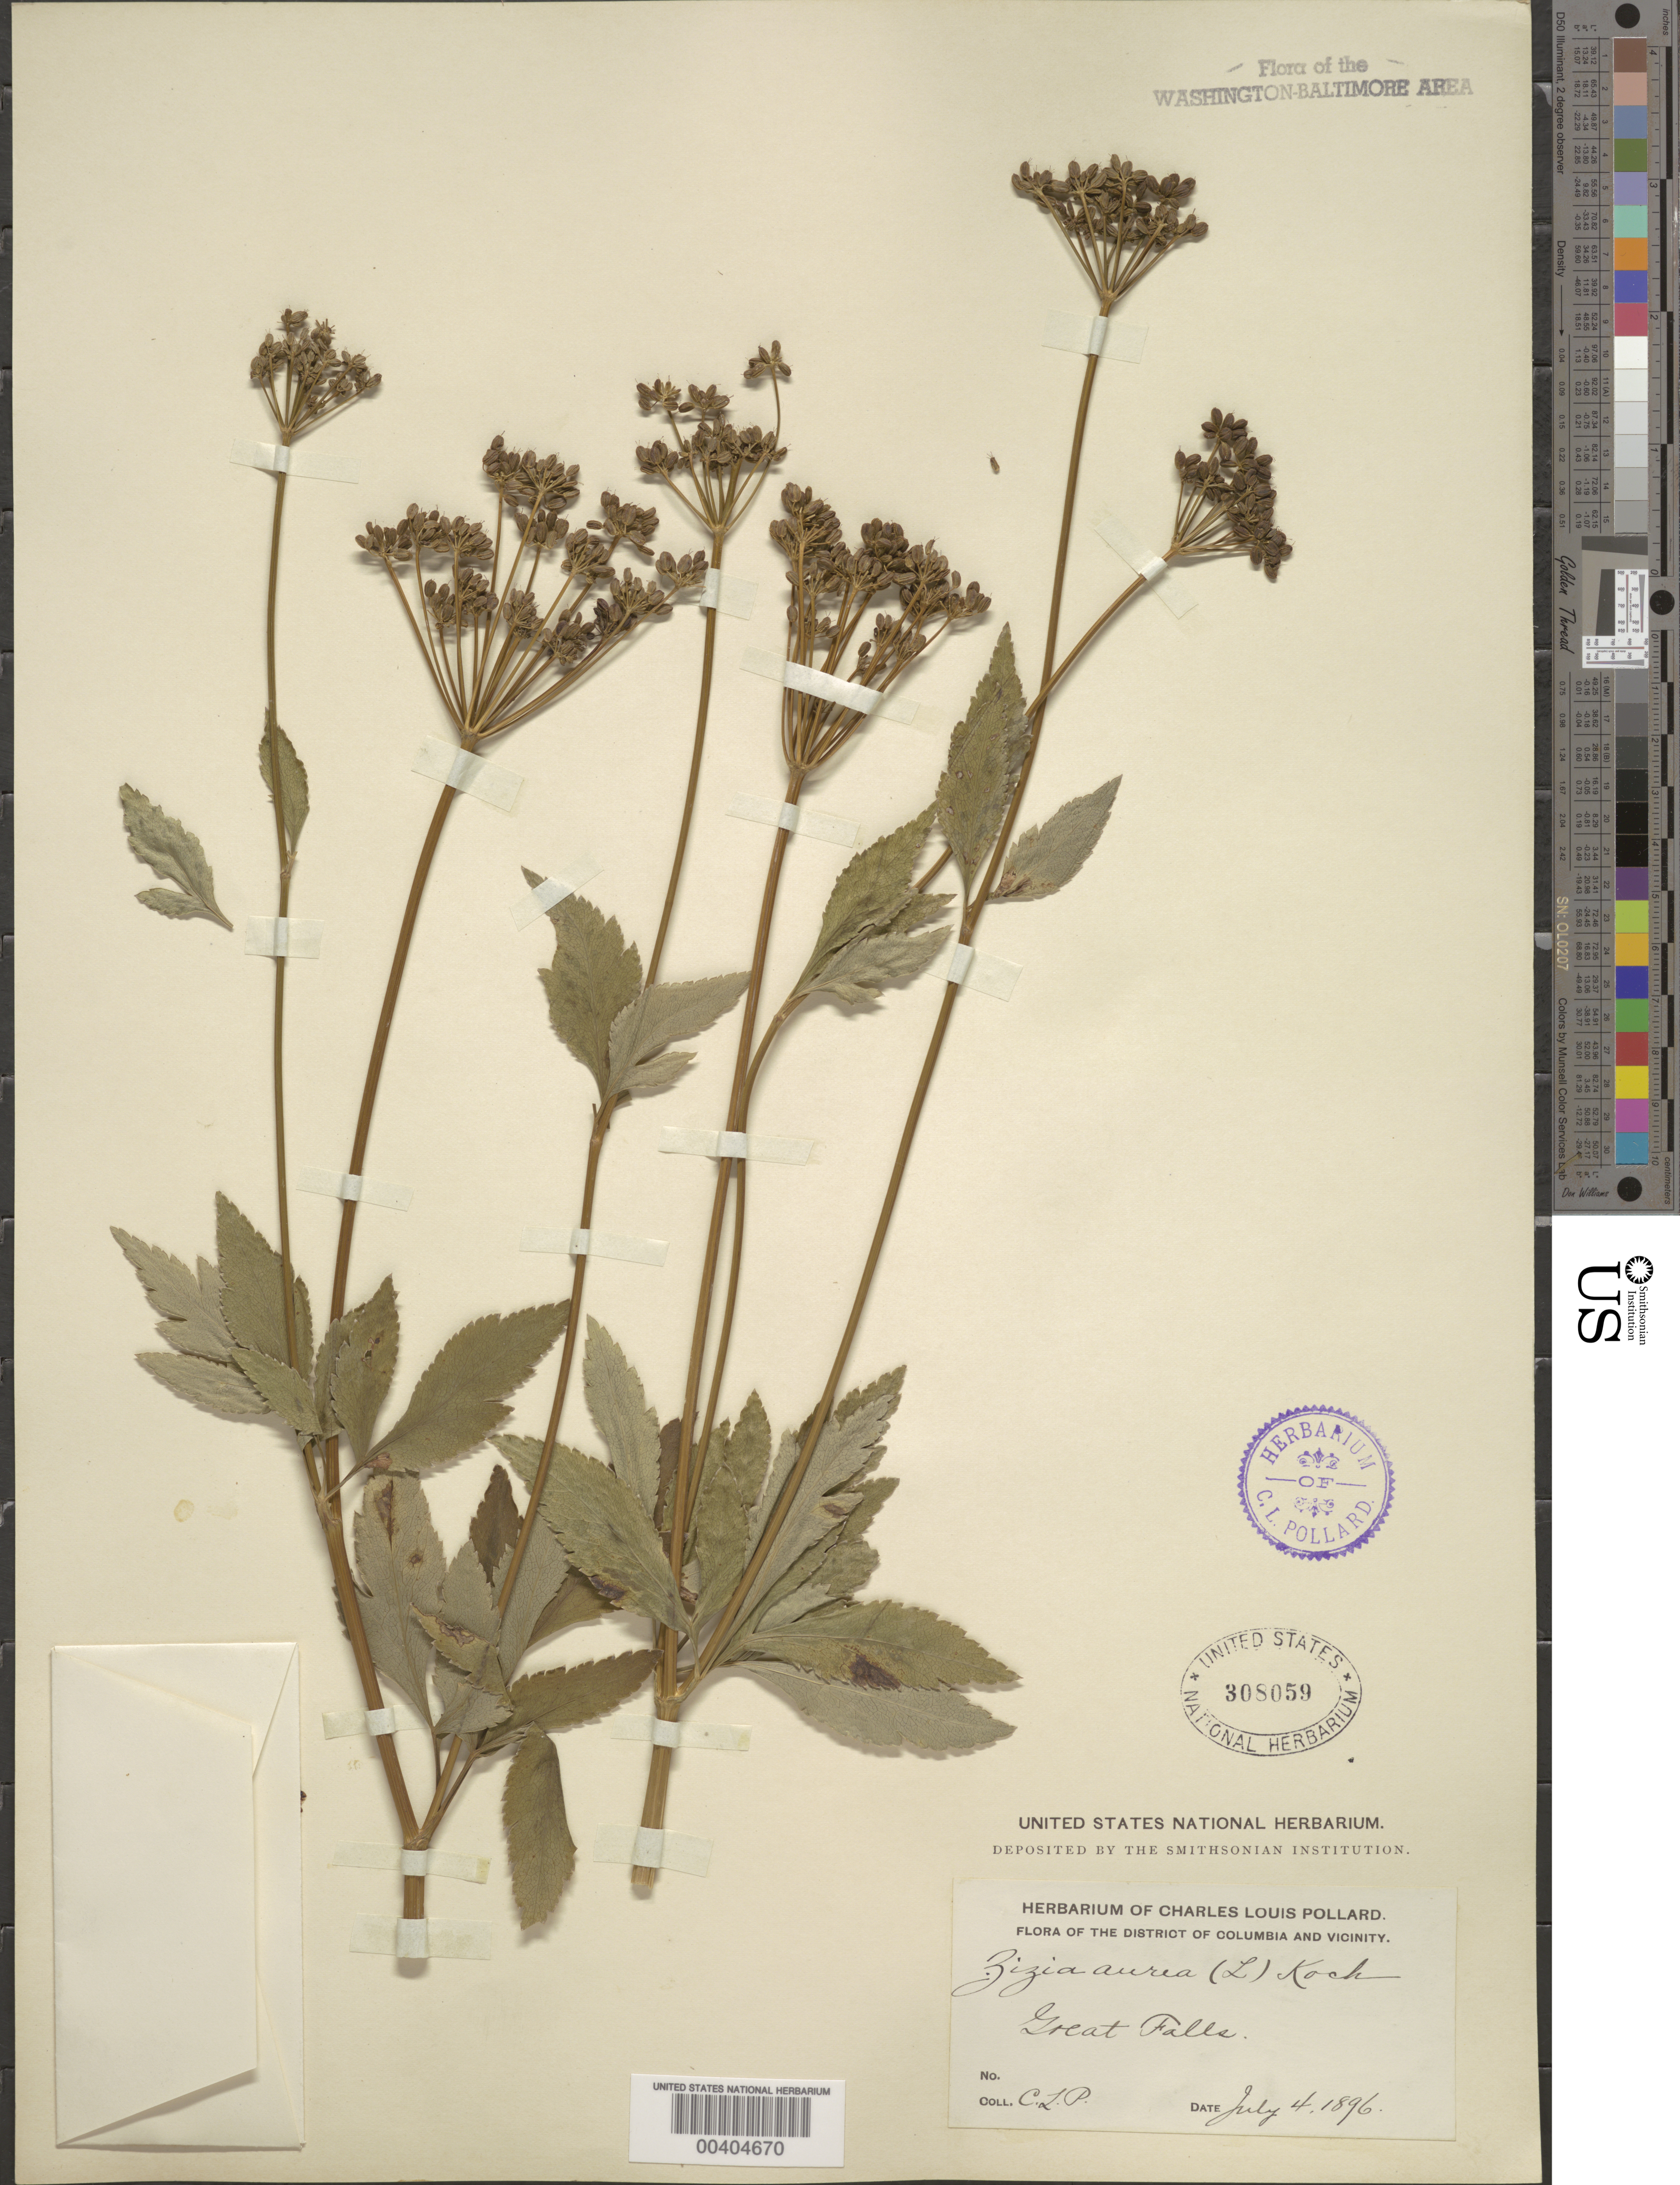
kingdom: Plantae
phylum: Tracheophyta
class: Magnoliopsida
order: Apiales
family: Apiaceae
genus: Zizia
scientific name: Zizia aurea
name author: (L.) Koch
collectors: C. L. Pollard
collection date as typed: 04 Jul 1896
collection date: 1896-07-04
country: United States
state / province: Maryland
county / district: Montgomery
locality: Great Falls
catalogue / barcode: US 308059